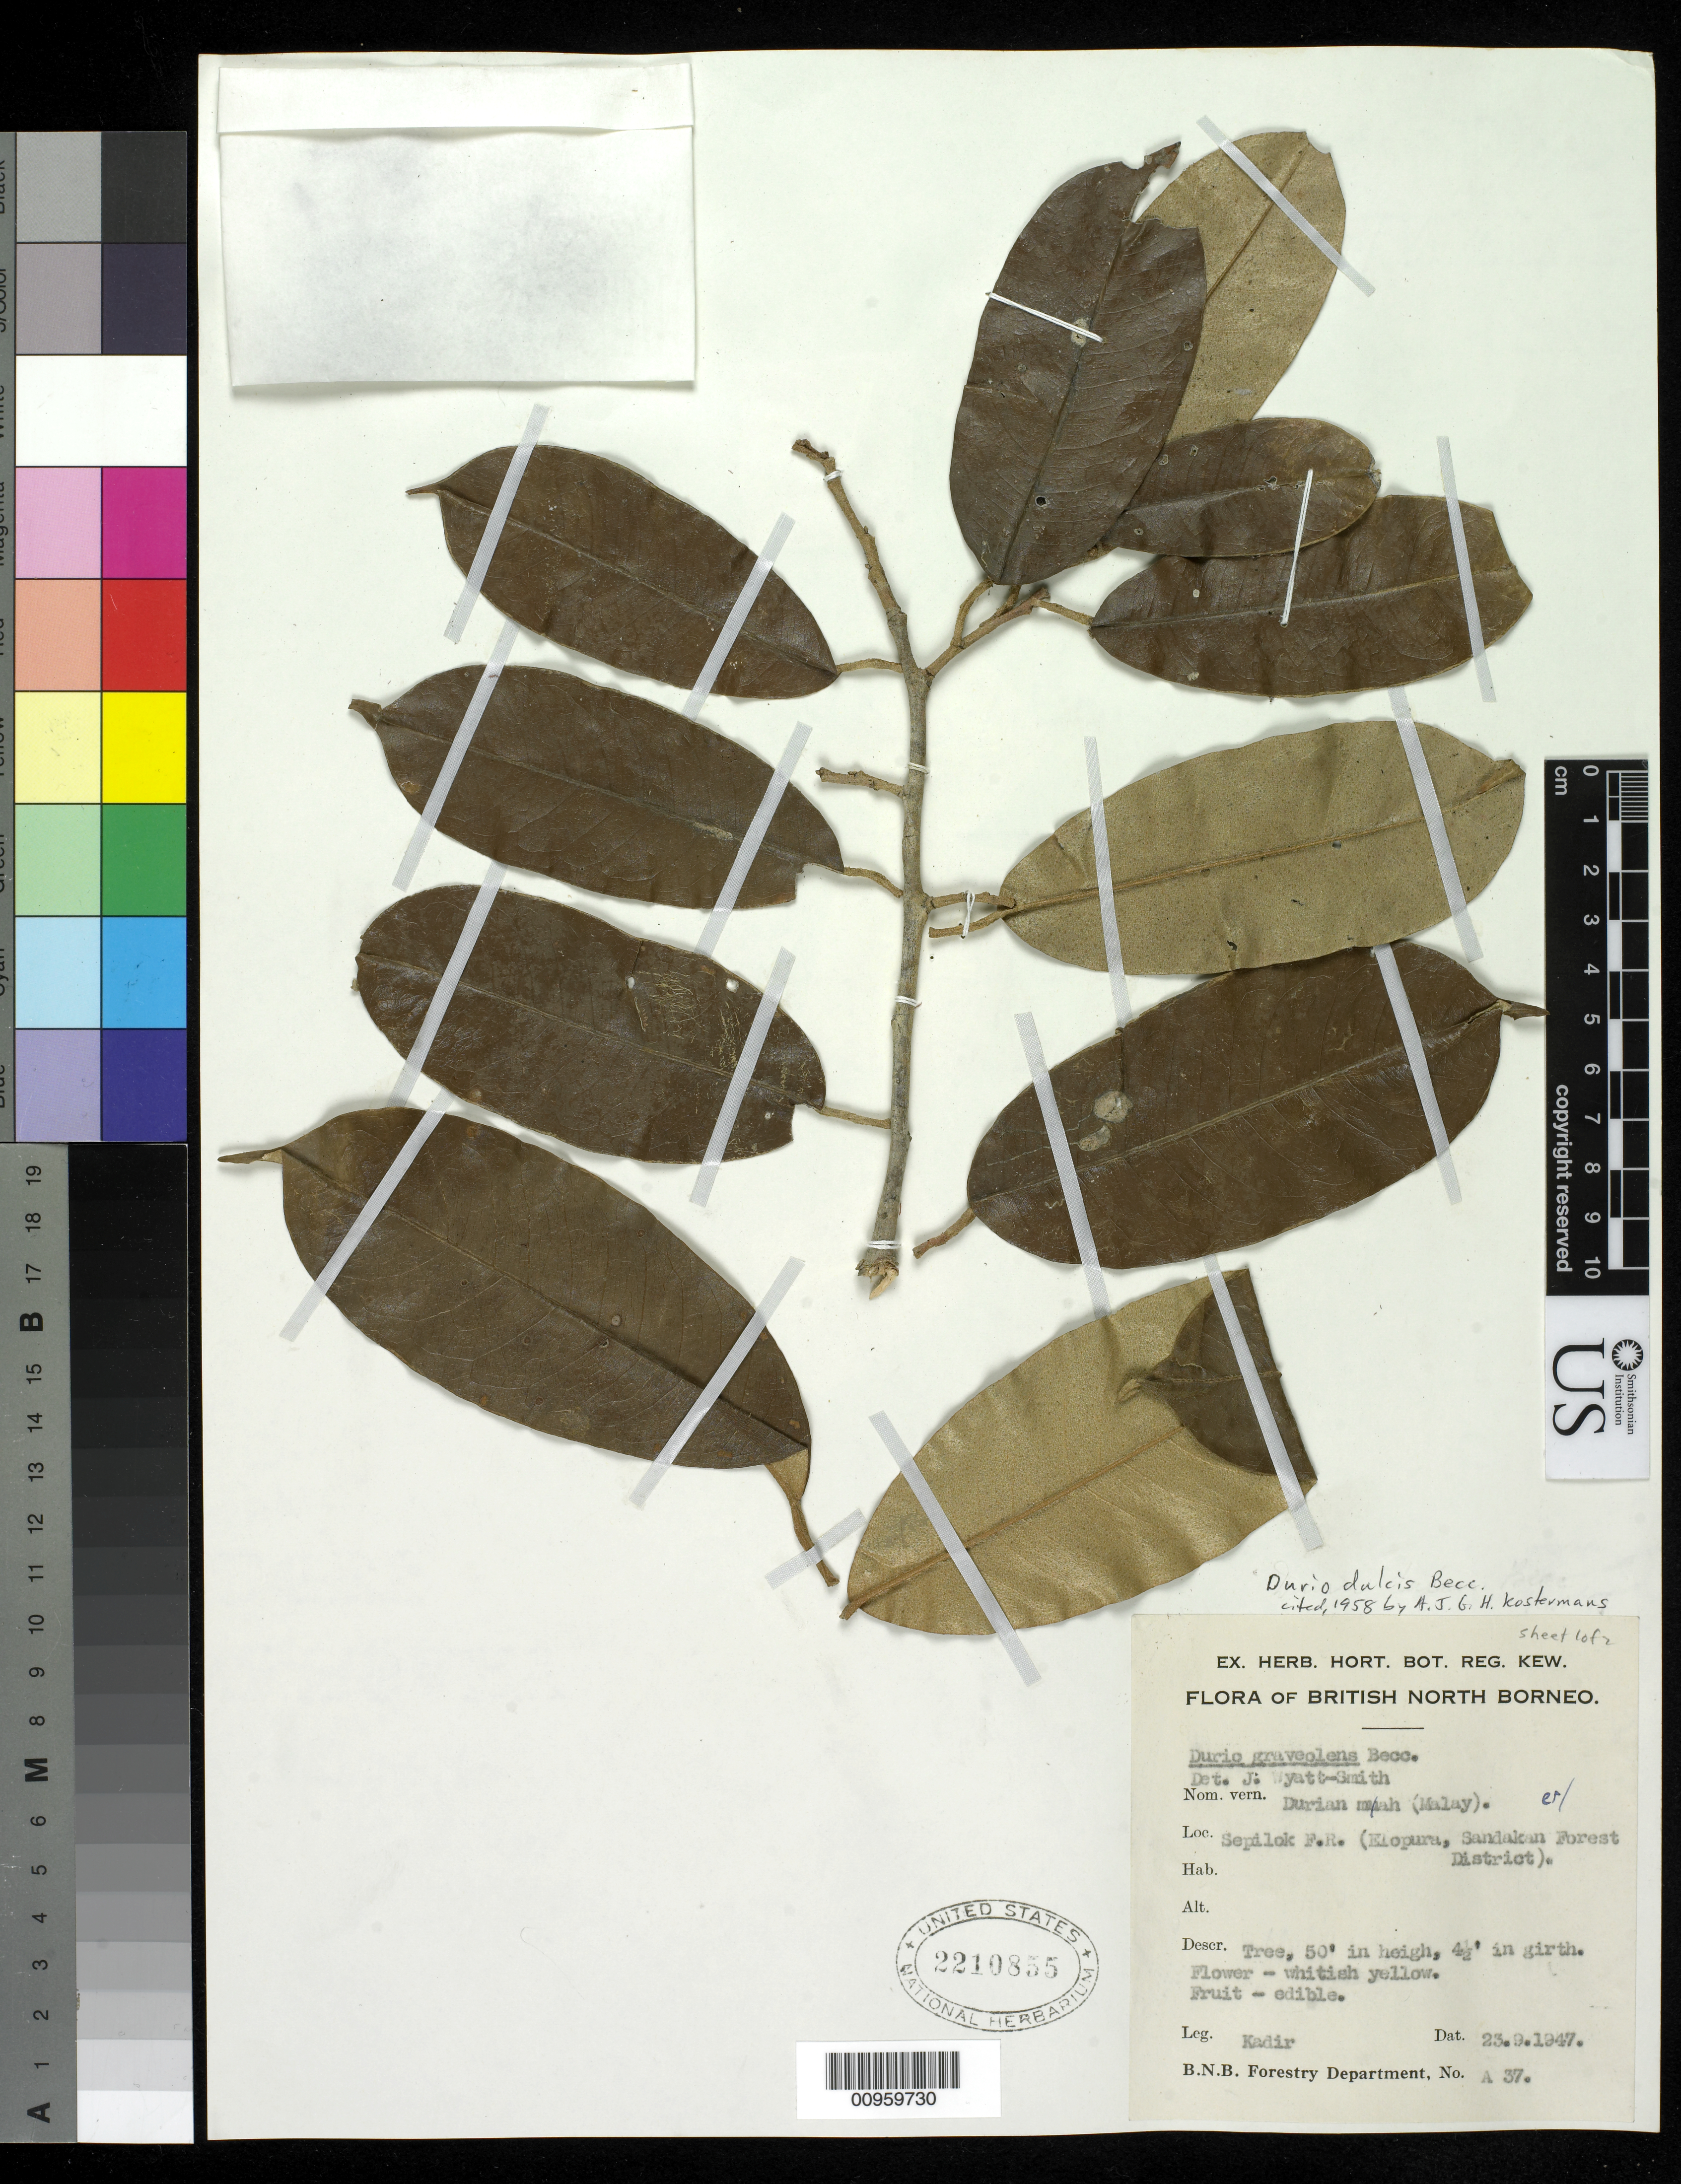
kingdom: Plantae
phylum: Tracheophyta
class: Magnoliopsida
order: Malvales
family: Malvaceae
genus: Durio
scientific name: Durio dulcis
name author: Becc.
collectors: Kadir Bin Abdul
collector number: A 37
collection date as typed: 23 Sep 1947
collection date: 1947-09-23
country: Malaysia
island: Borneo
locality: Sepilok F.H. Elopura Sandakan Forest District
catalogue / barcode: US 2210855